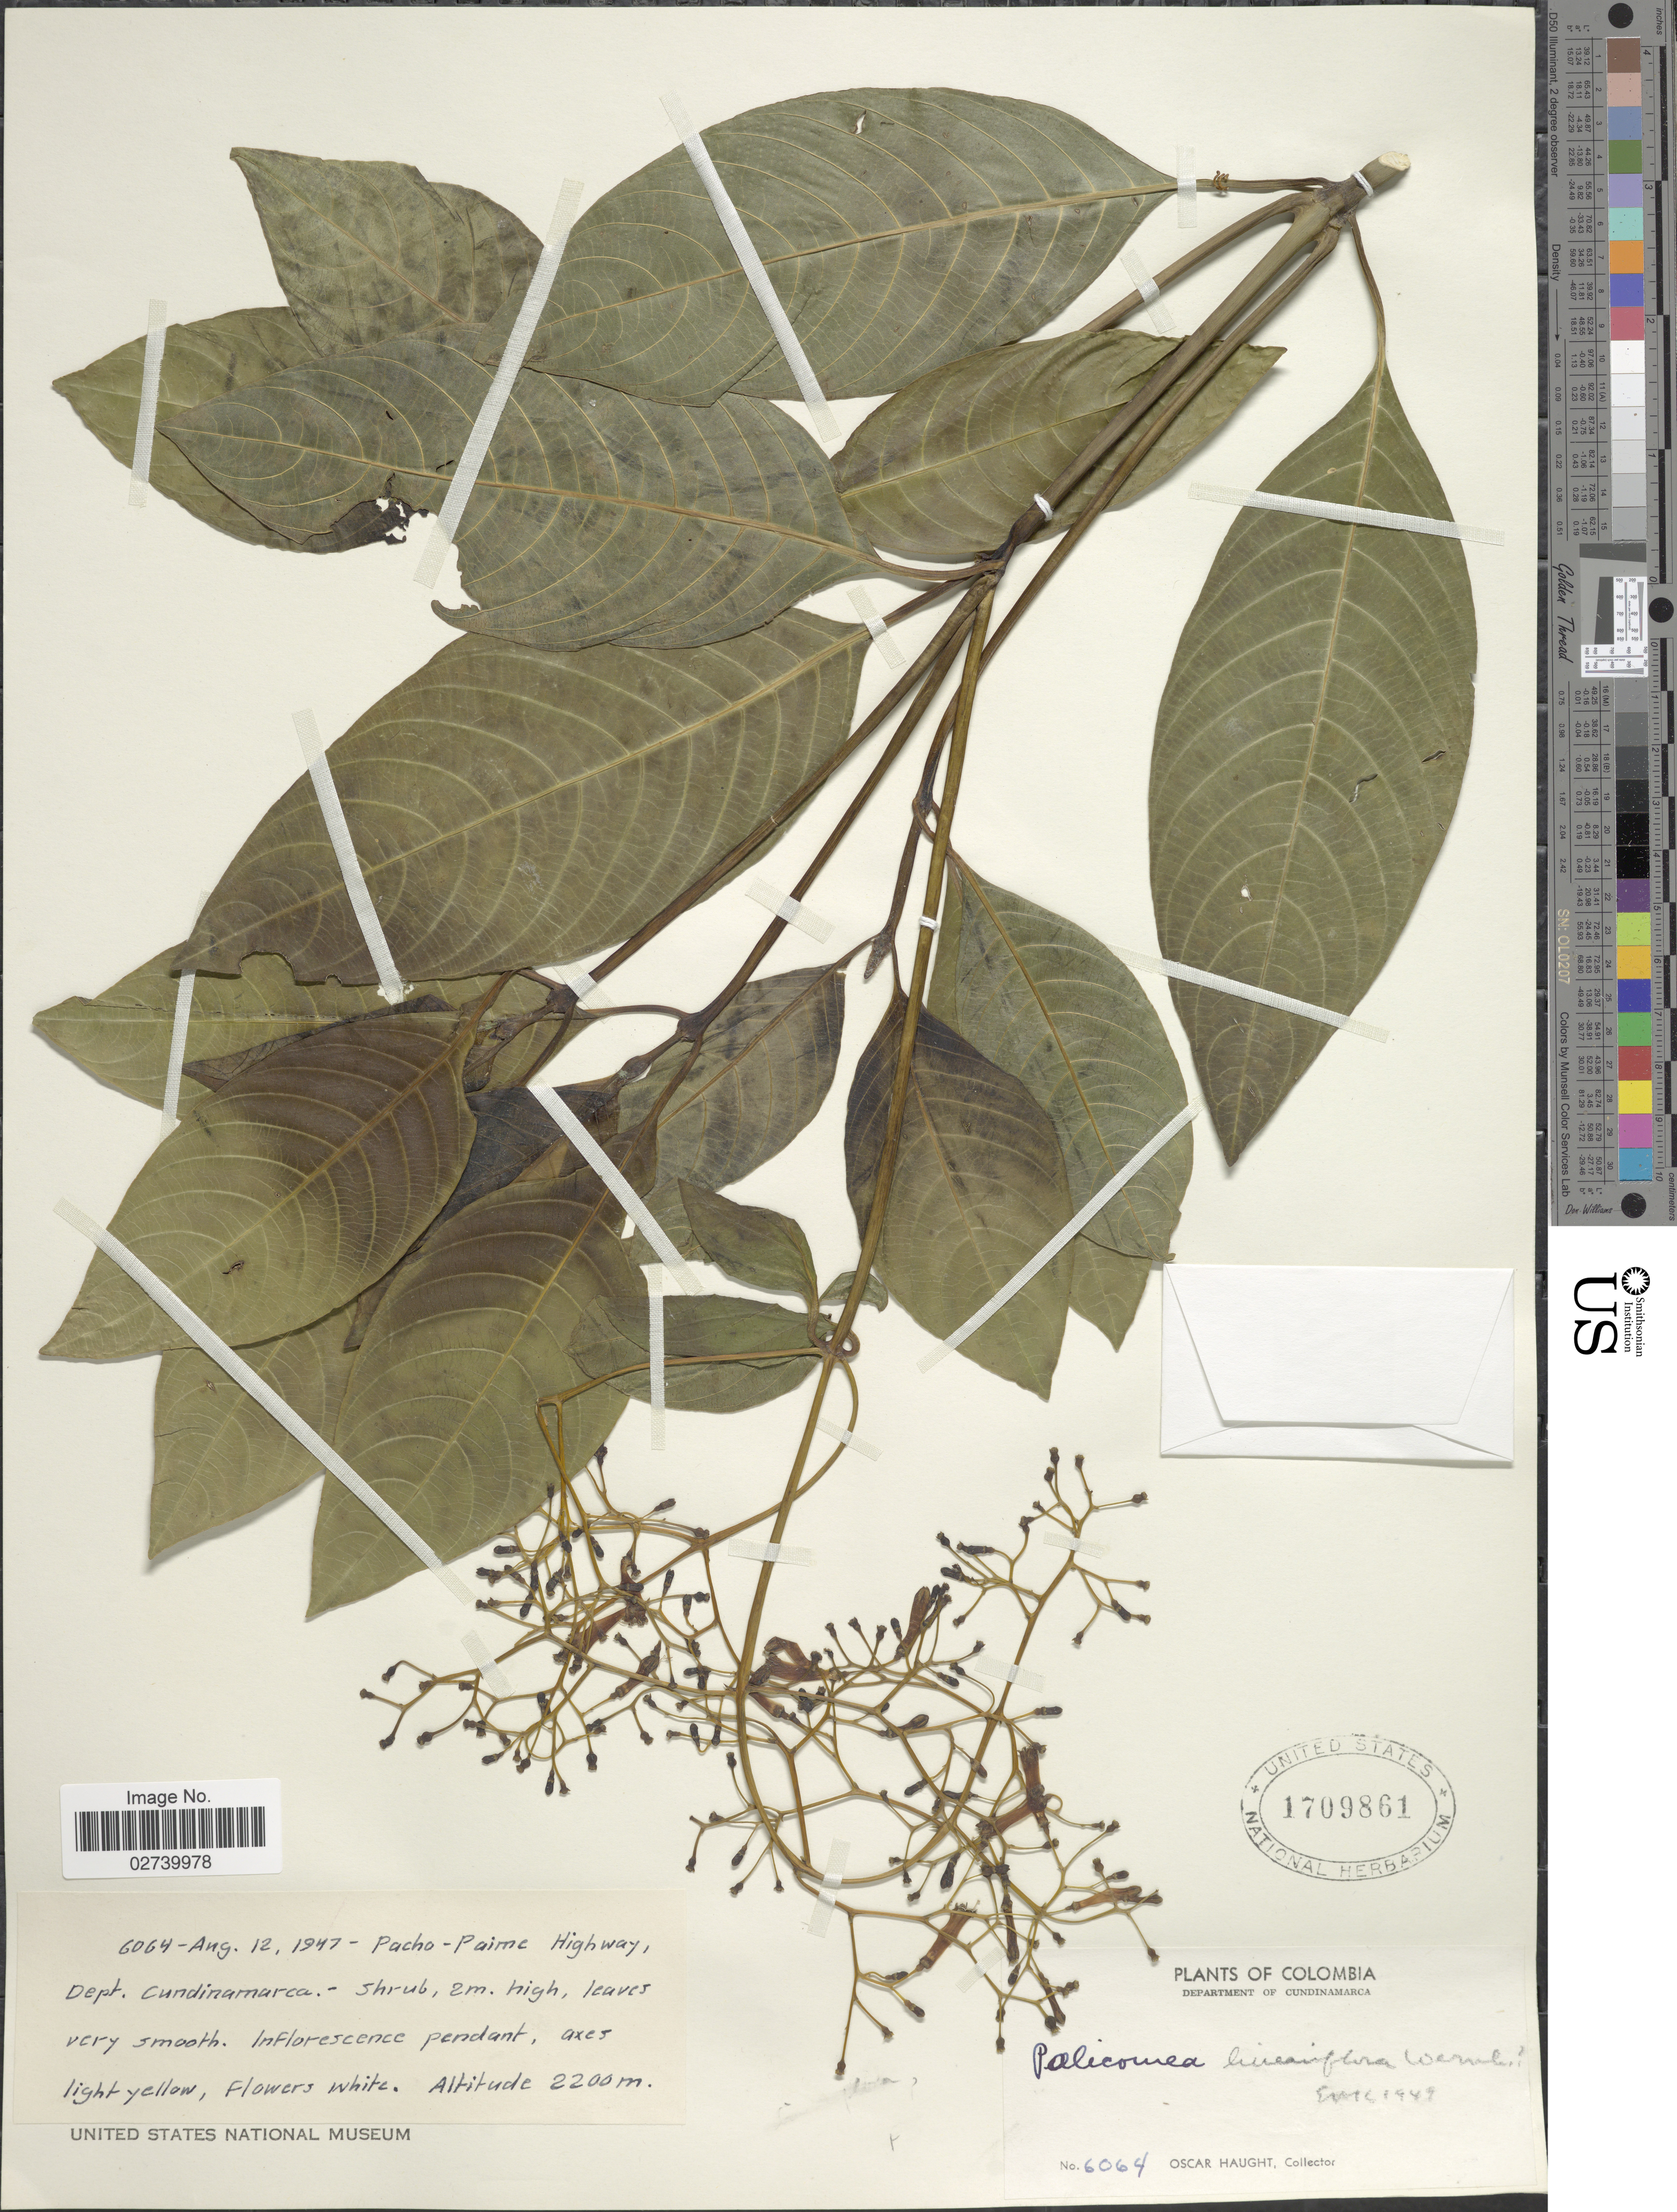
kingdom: Plantae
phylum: Tracheophyta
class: Magnoliopsida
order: Gentianales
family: Rubiaceae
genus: Palicourea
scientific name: Palicourea lineariflora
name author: Wernham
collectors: O. L. Haught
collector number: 6064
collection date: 1947-08-12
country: Colombia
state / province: Cundinamarca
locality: Pacho-Paime Highway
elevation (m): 2200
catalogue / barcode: US 1709861